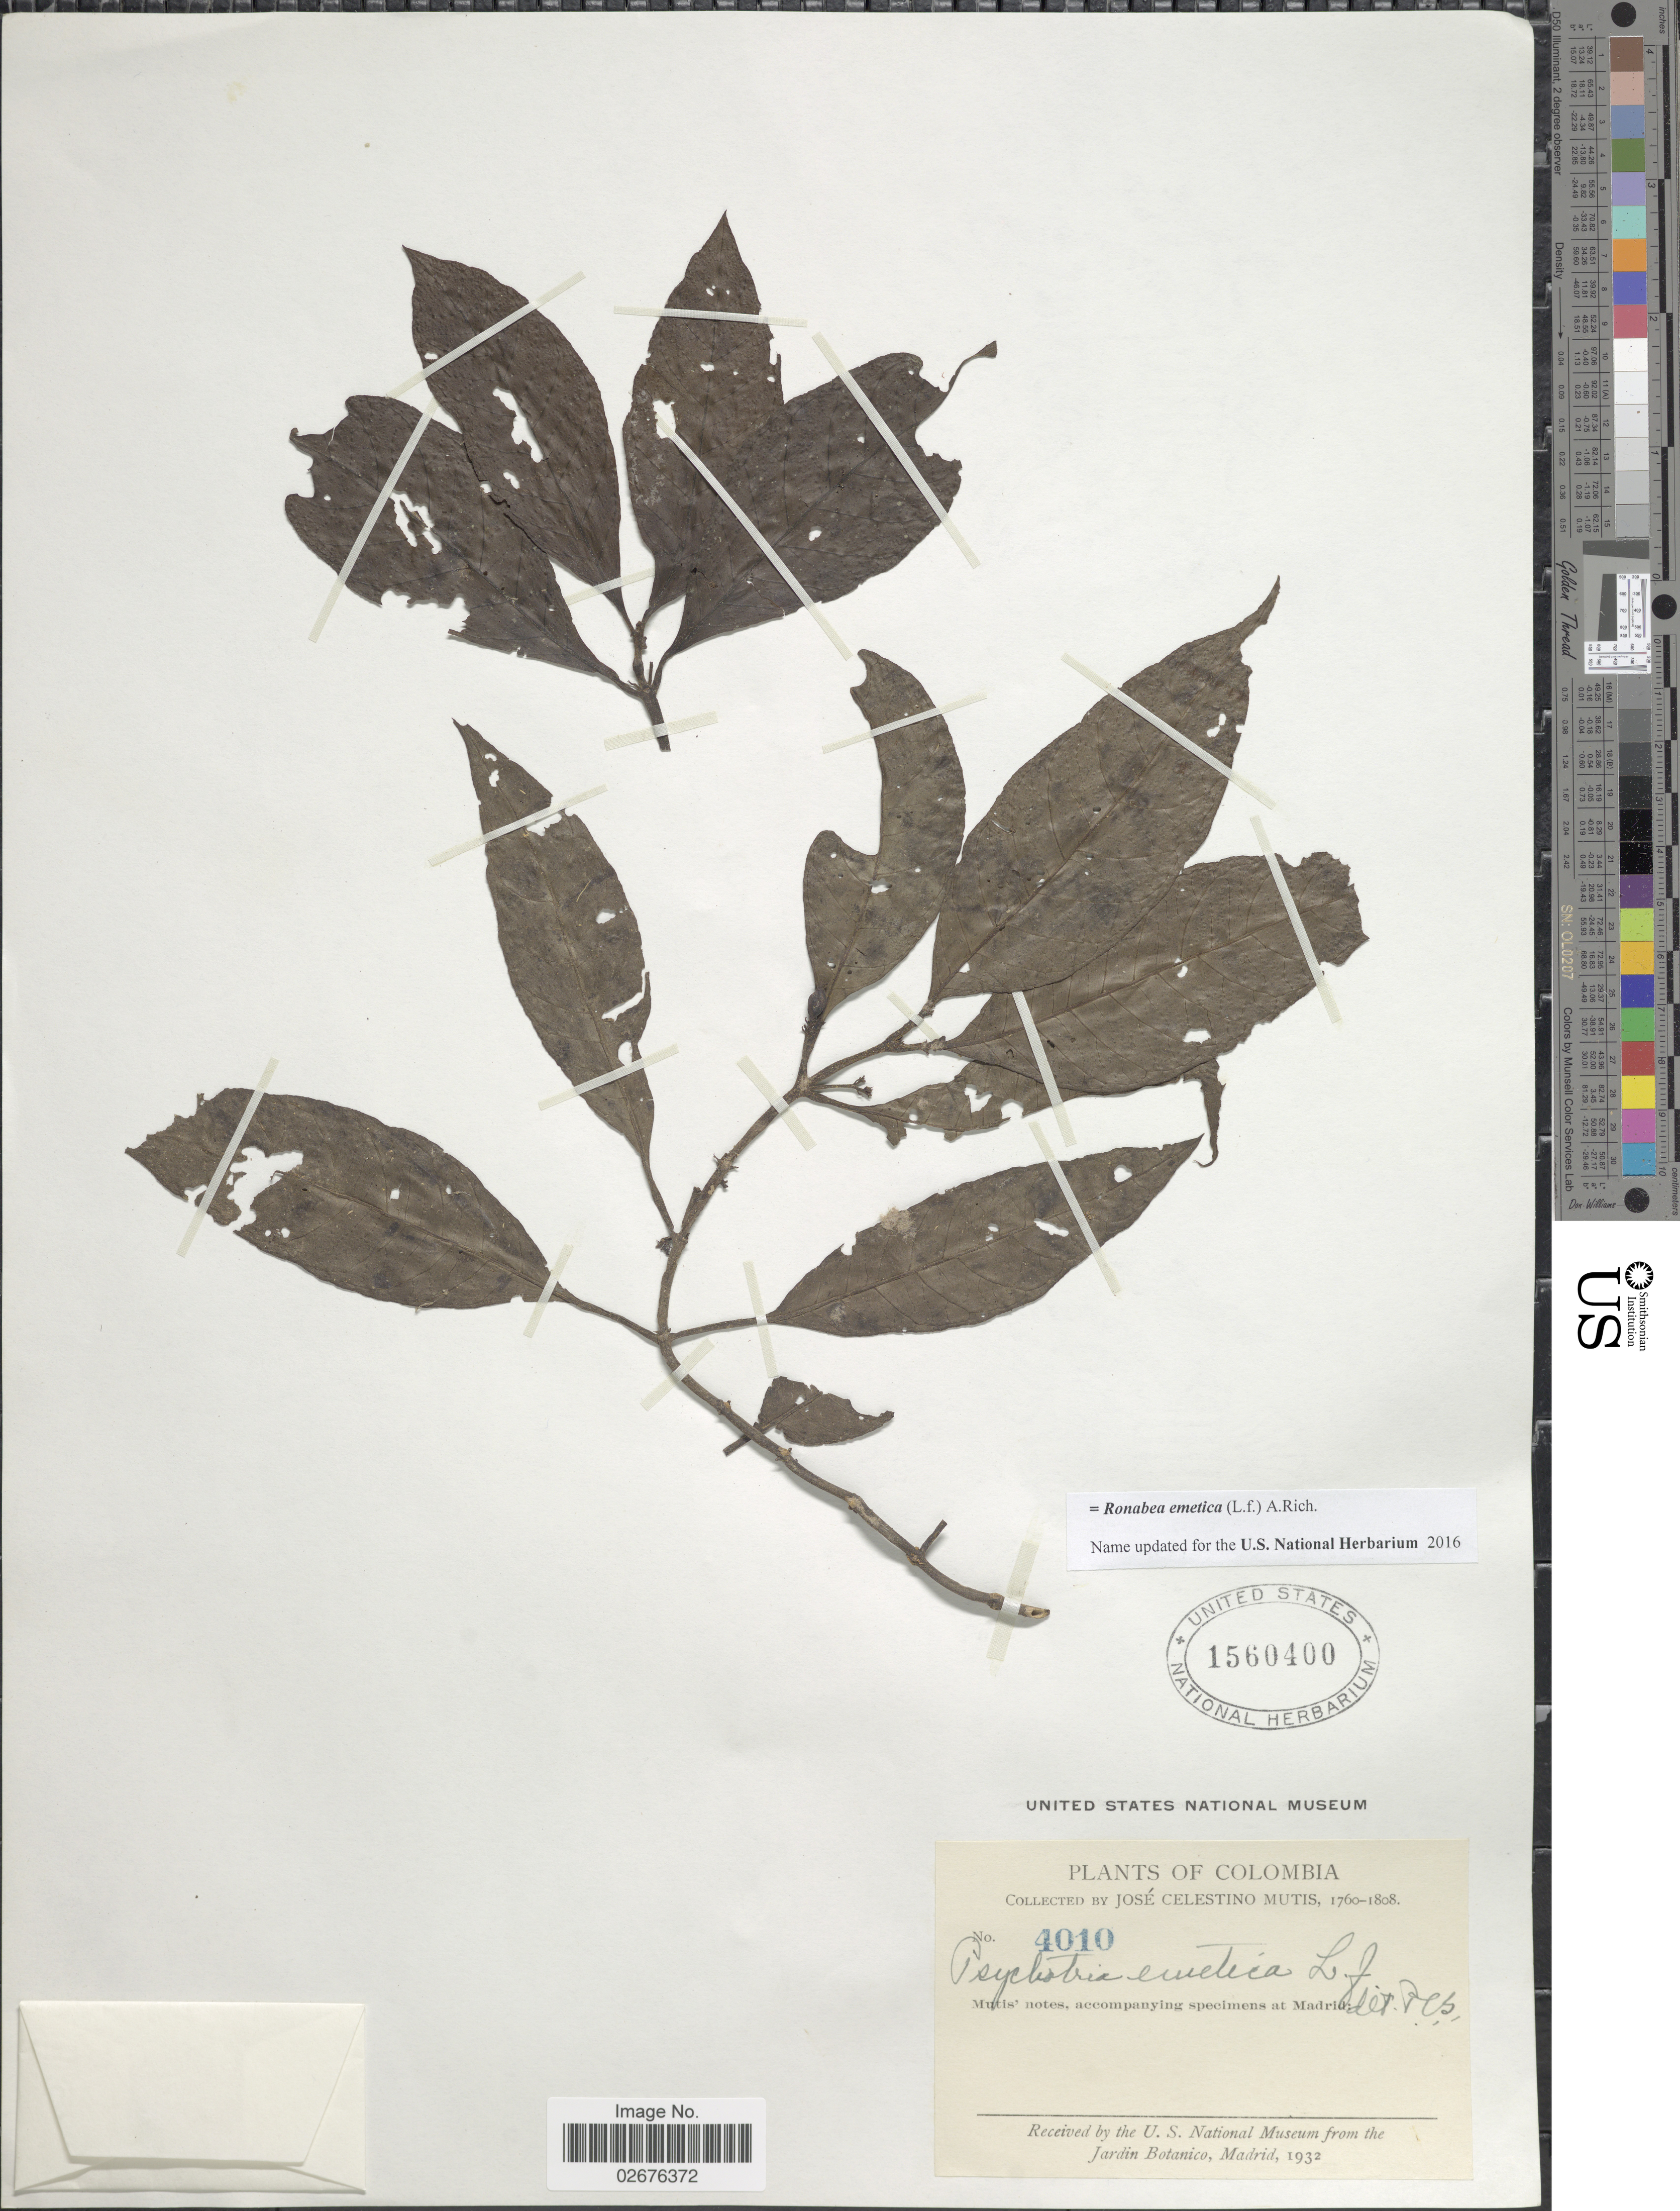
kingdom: Plantae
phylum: Tracheophyta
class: Magnoliopsida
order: Gentianales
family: Rubiaceae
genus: Ronabea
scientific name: Ronabea emetica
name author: (L. f.) A. Rich.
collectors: J. C. B. Mutis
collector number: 4010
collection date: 1760/1808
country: Colombia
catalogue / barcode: US 1560400